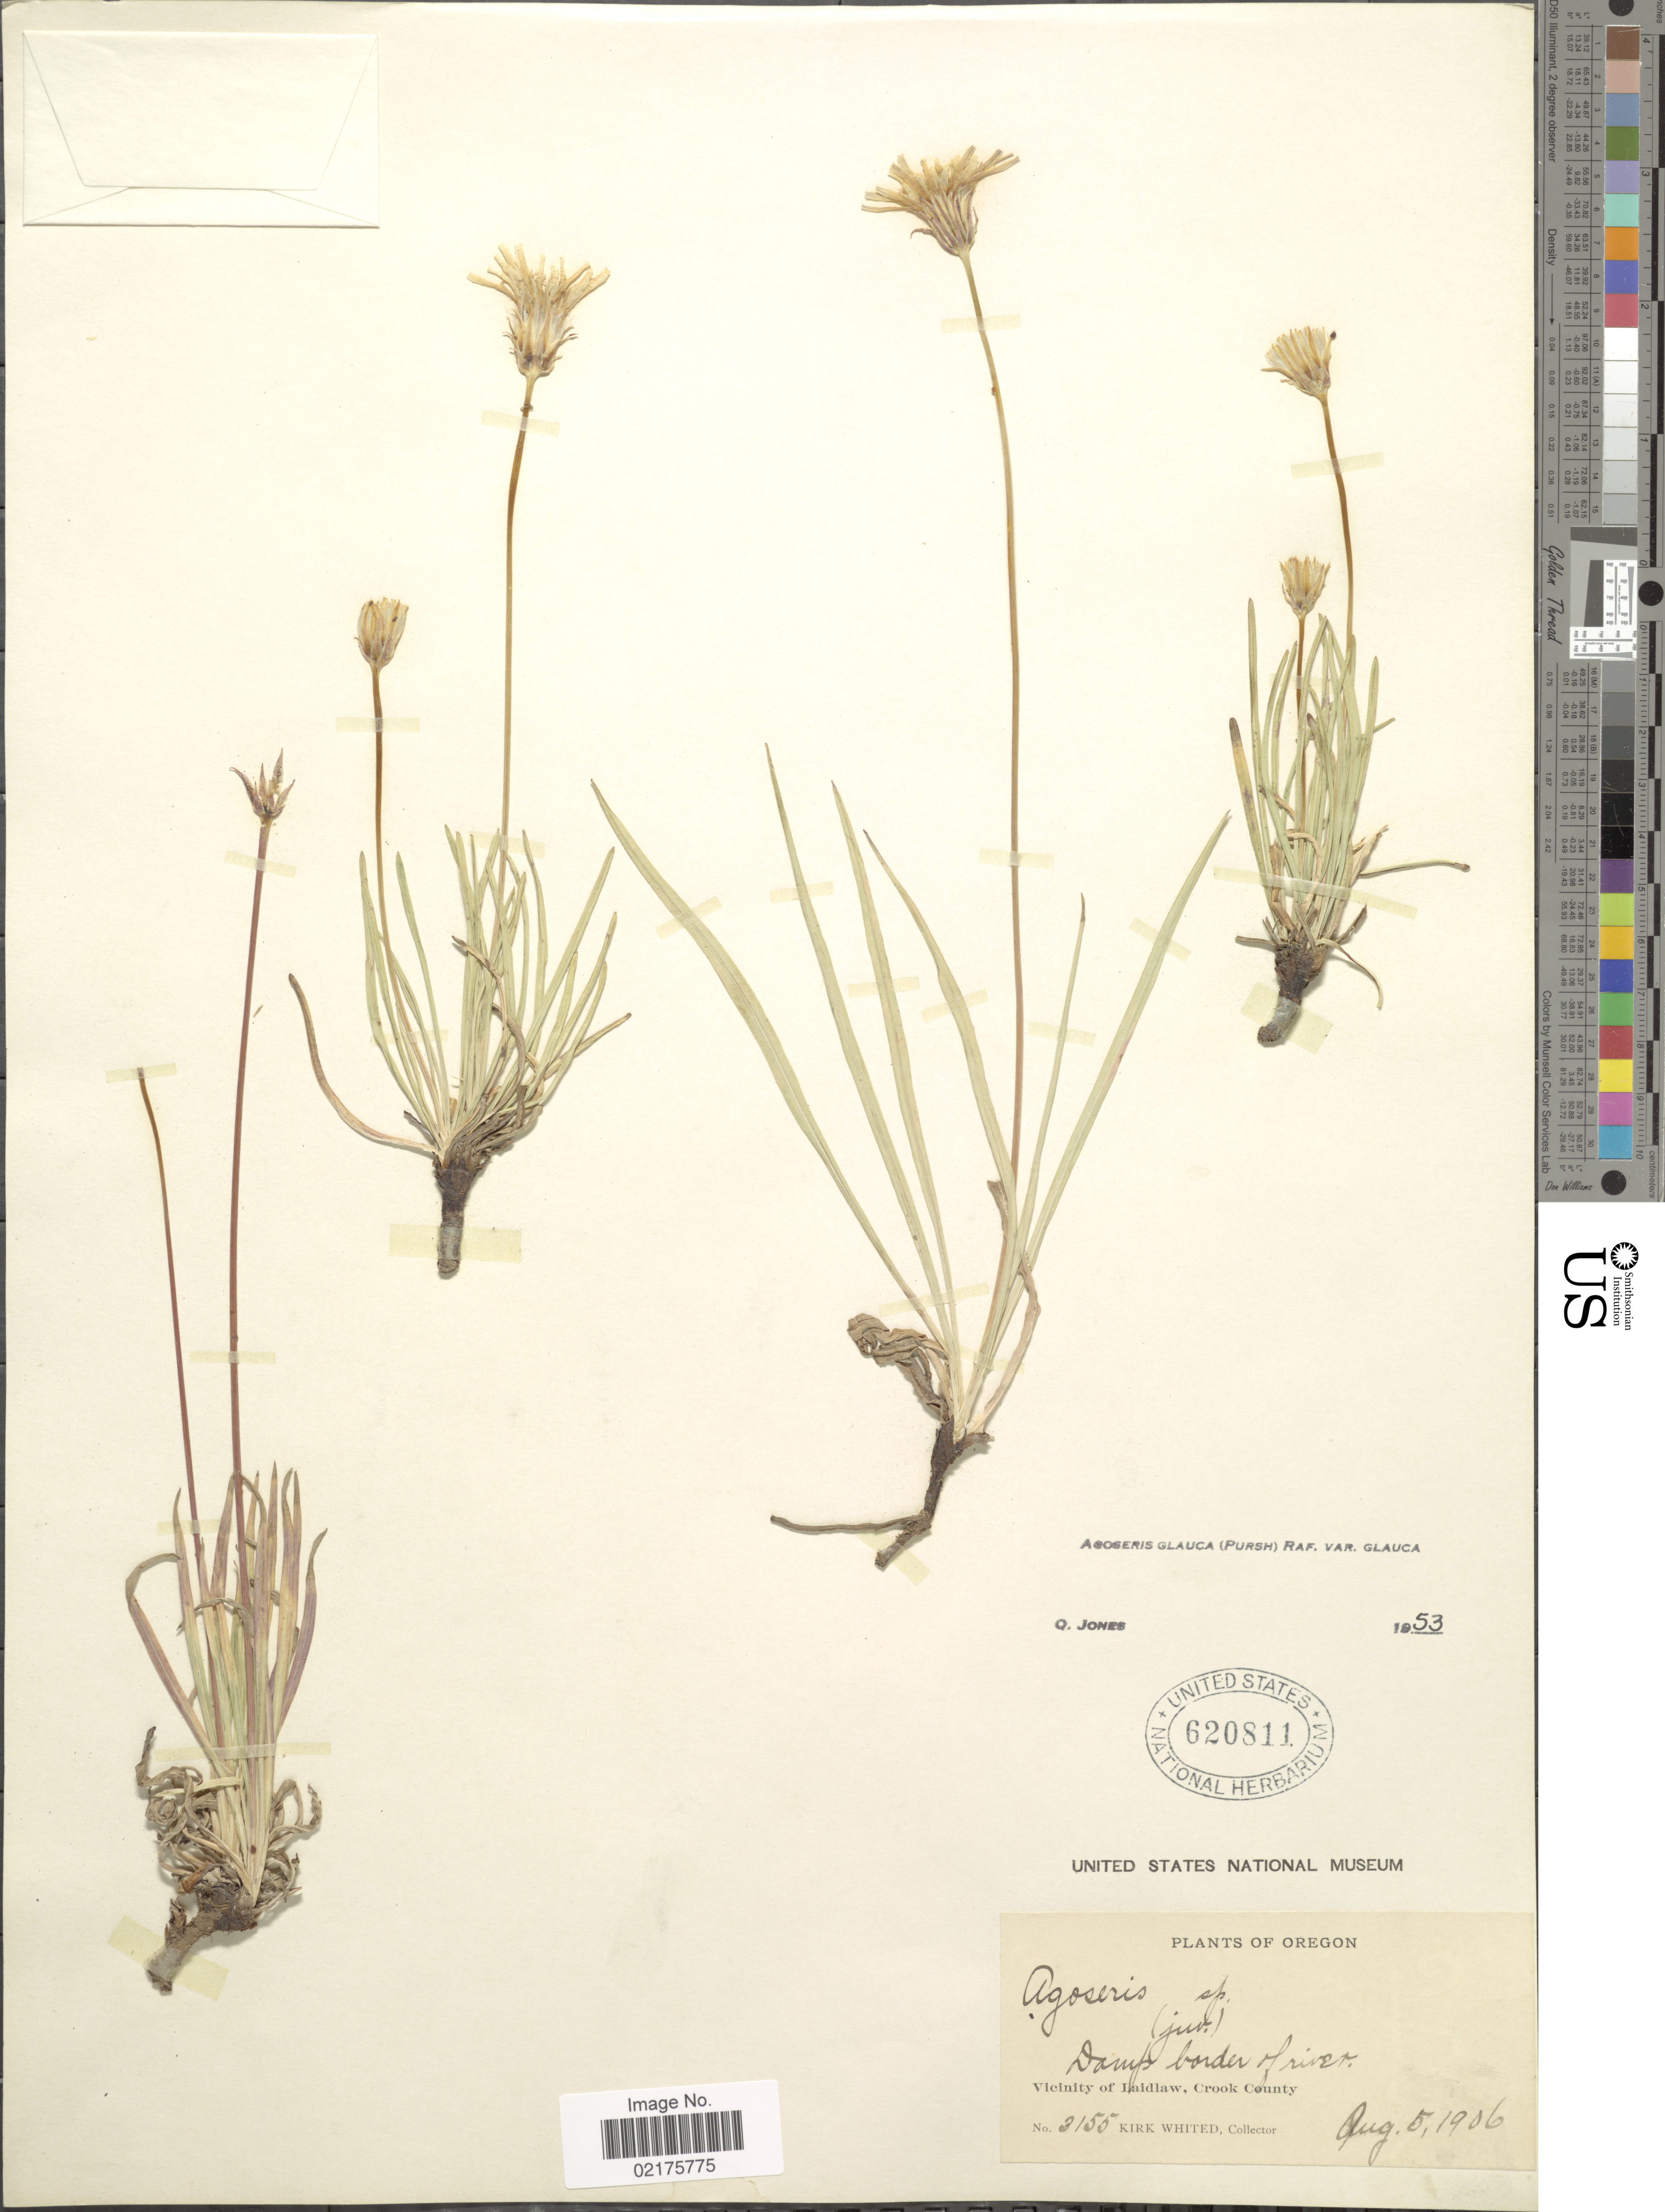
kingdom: Plantae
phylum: Tracheophyta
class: Magnoliopsida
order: Asterales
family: Asteraceae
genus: Agoseris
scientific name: Agoseris glauca var. glauca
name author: (Pursh) Raf.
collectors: K. Whited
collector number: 2155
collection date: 1906-08-05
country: United States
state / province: Oregon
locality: Damp border of river, Vicinity of Laidlaw, Crook County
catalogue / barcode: US 620811